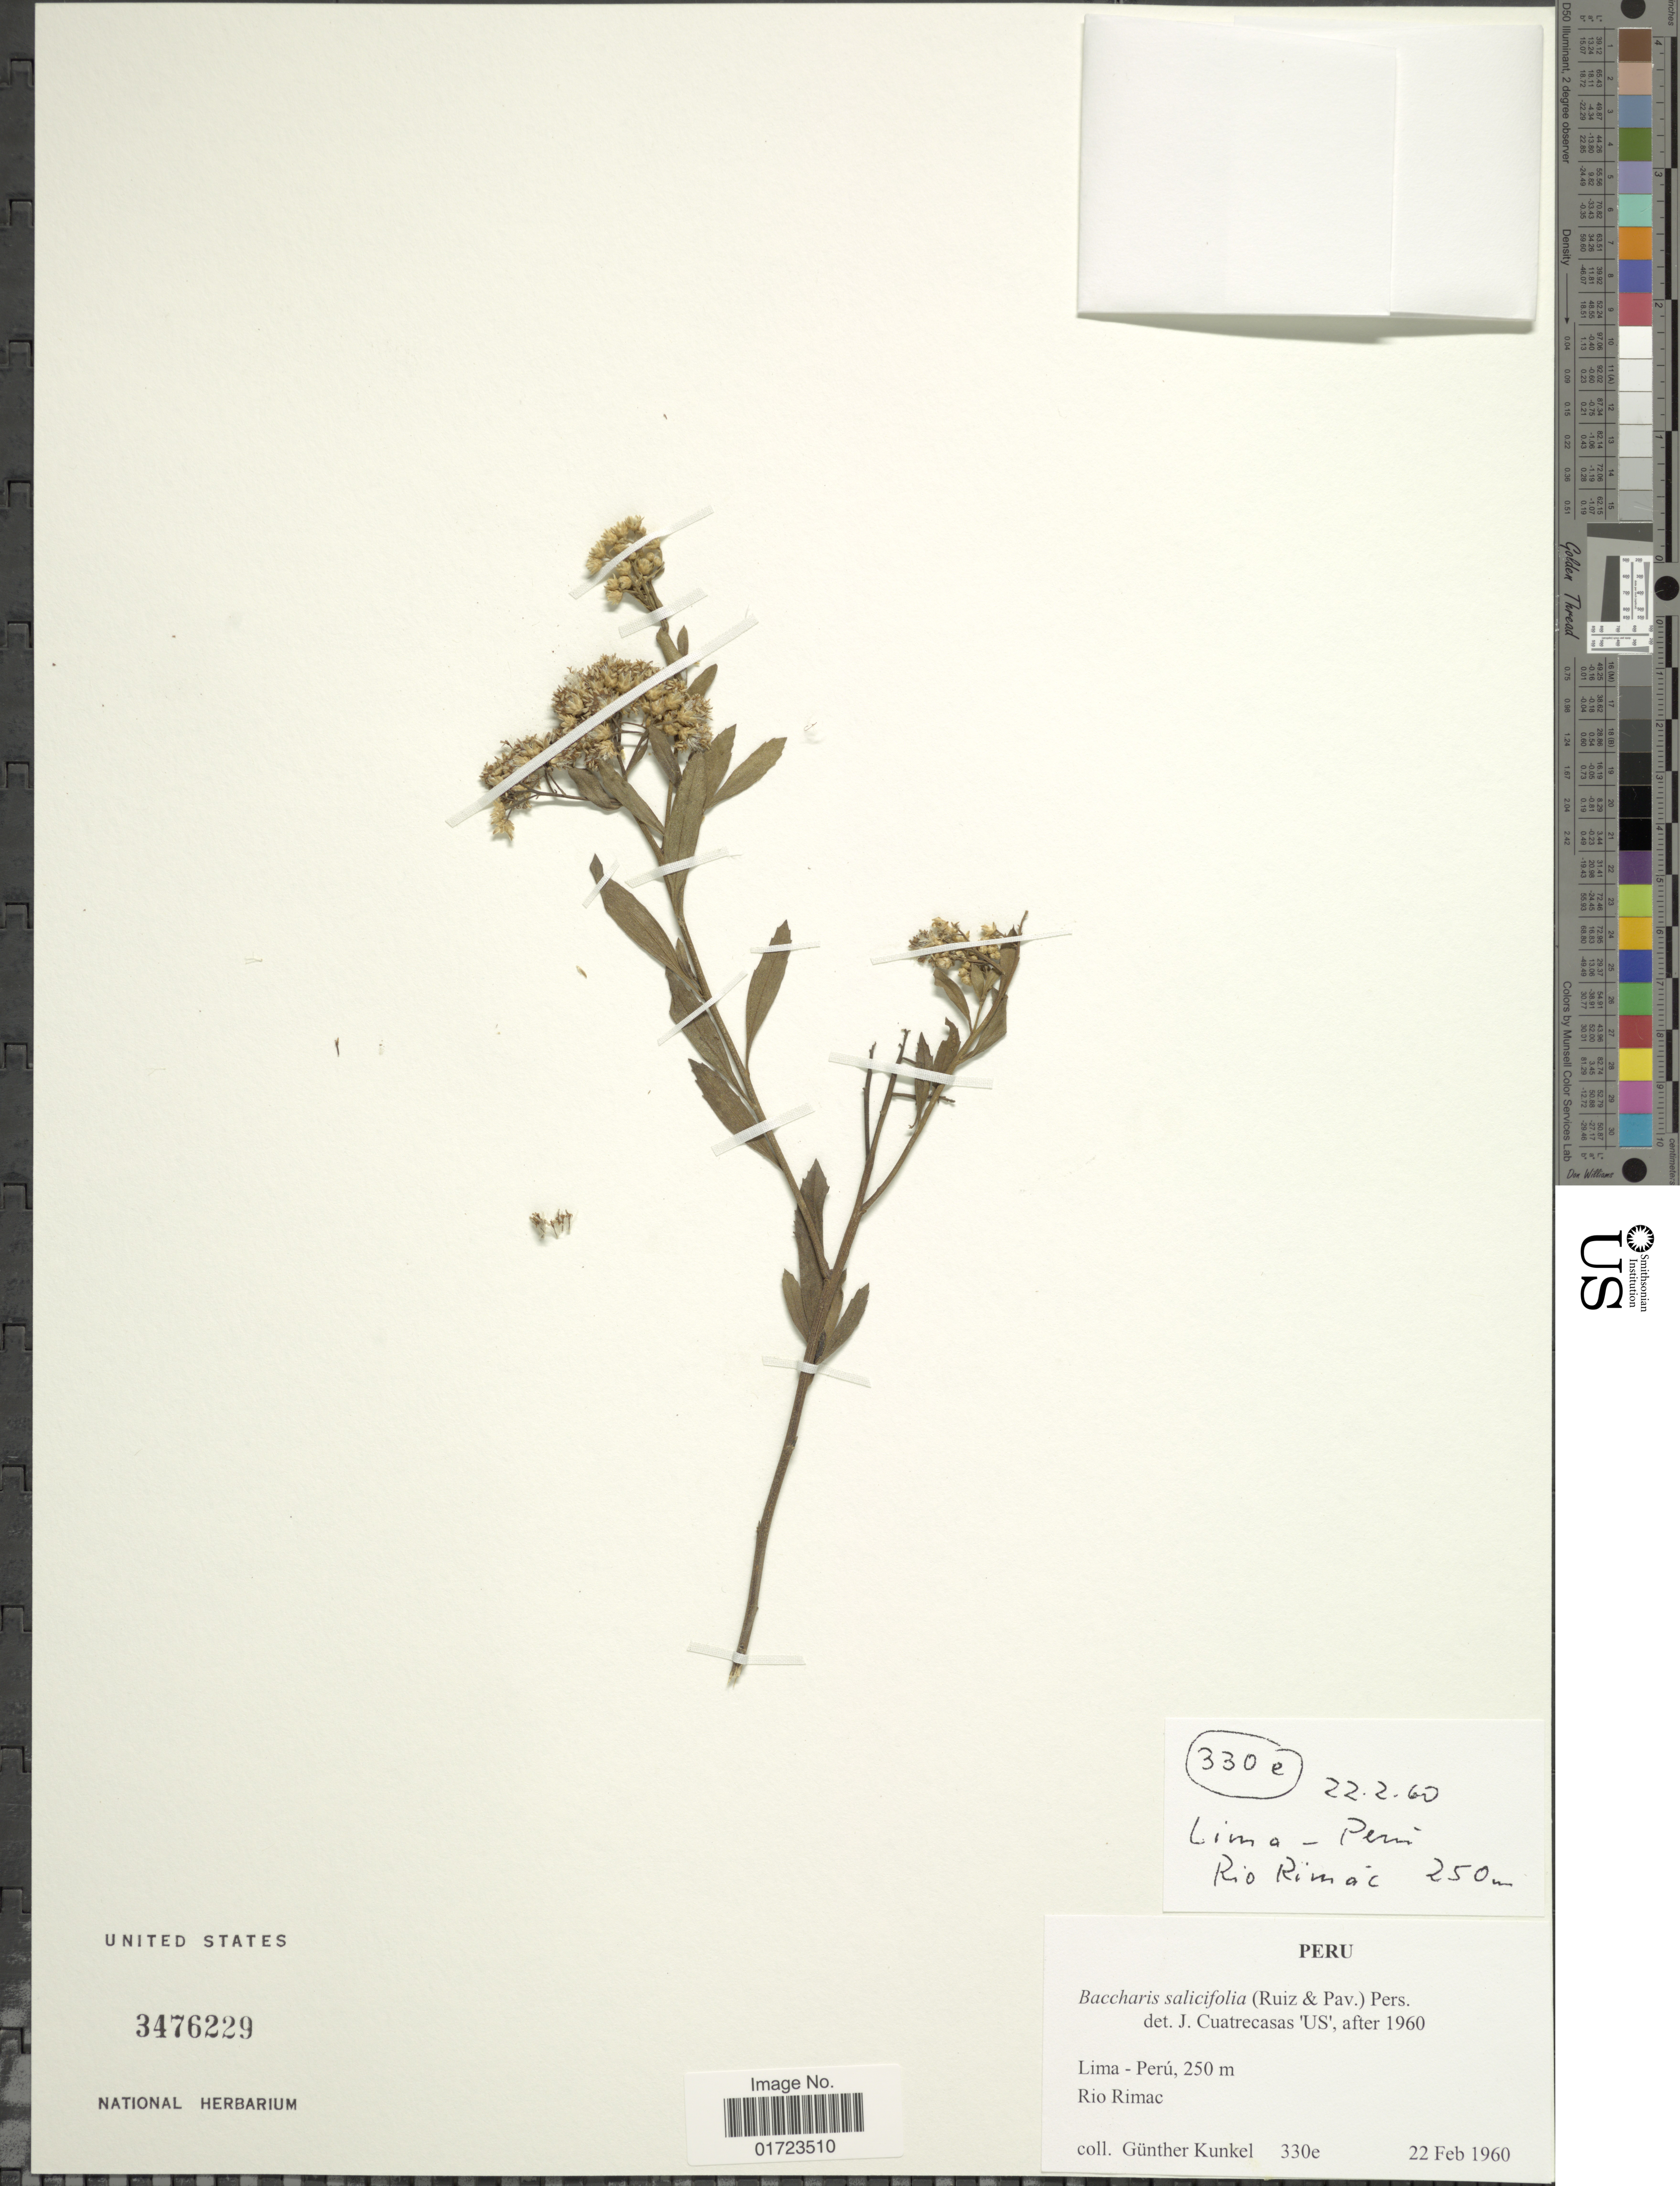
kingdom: Plantae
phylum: Tracheophyta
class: Magnoliopsida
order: Asterales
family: Asteraceae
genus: Baccharis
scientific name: Baccharis salicifolia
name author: (Ruiz & Pav.) Pers.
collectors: G. Kunkel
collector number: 330e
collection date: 1960-02-22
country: Peru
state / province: Lima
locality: Lima-Peru, Rio Rimac.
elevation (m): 250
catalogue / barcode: US 3476229